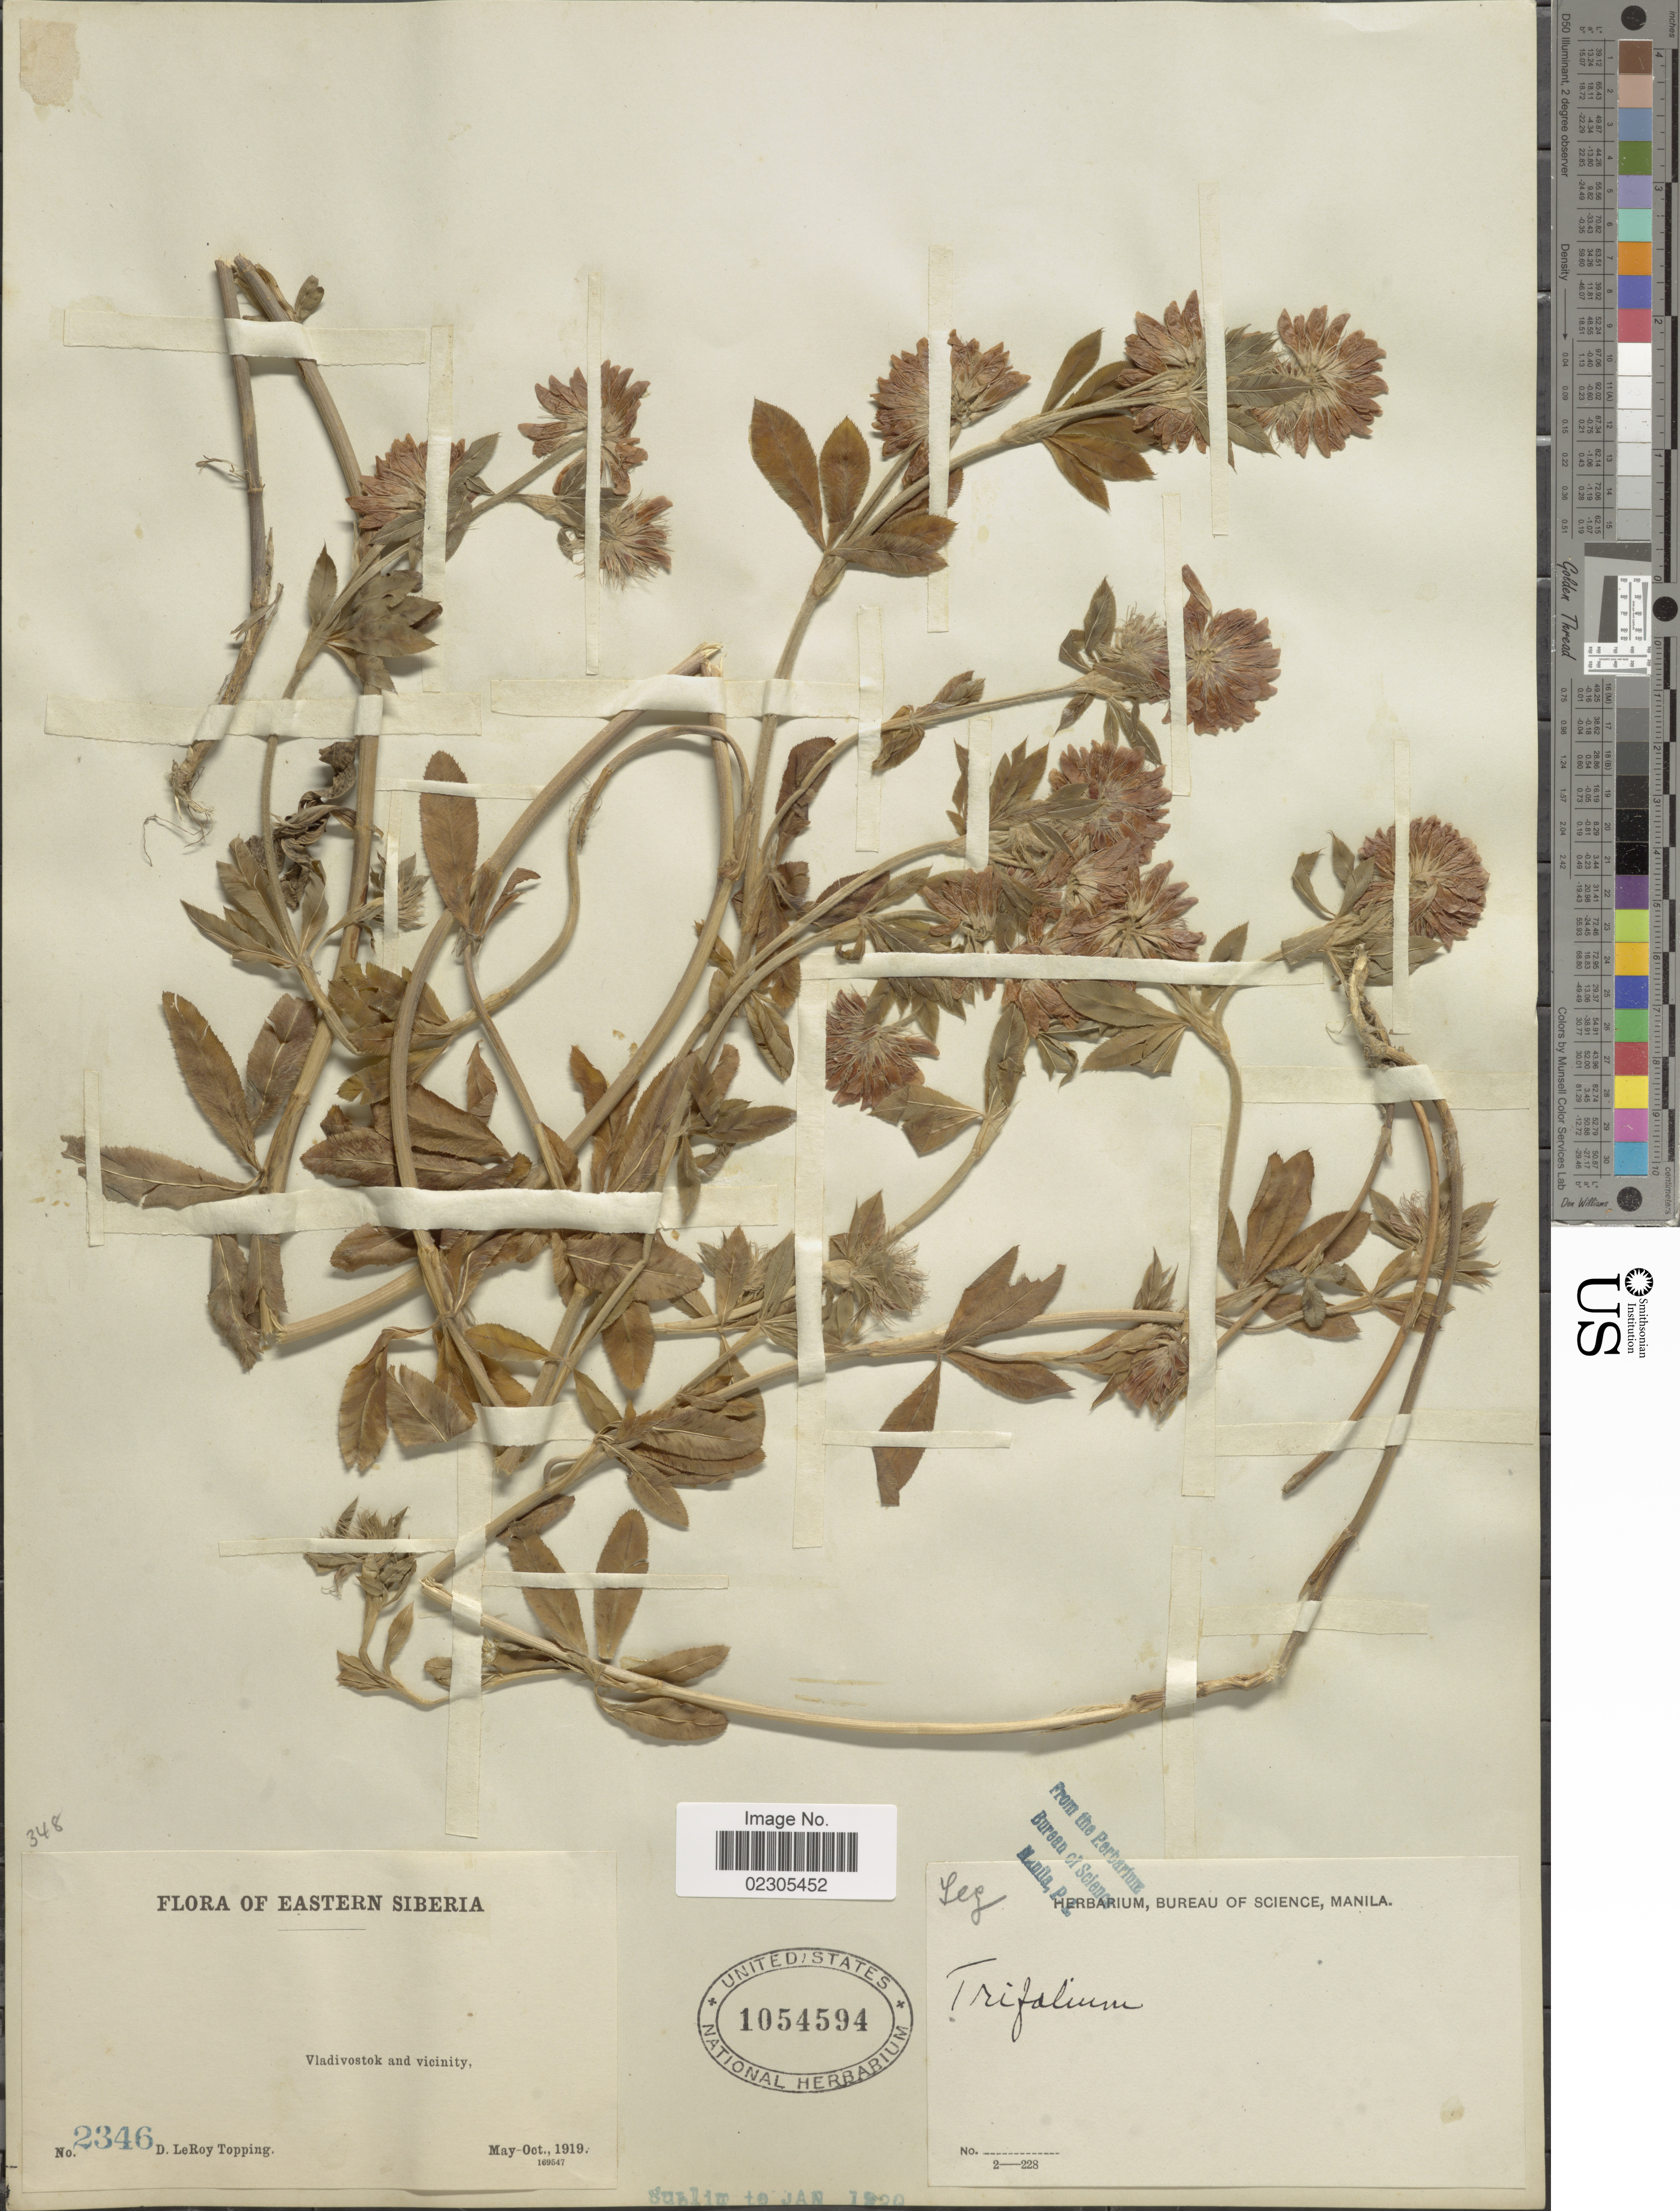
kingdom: Plantae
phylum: Tracheophyta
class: Magnoliopsida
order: Fabales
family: Fabaceae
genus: Trifolium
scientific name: Trifolium sp.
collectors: D. L. Topping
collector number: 2346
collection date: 1919-05/1919-10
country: Russian Federation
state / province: Primorsky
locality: Eastern Siberia, Vladivostok and vicinity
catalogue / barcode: US 1054594